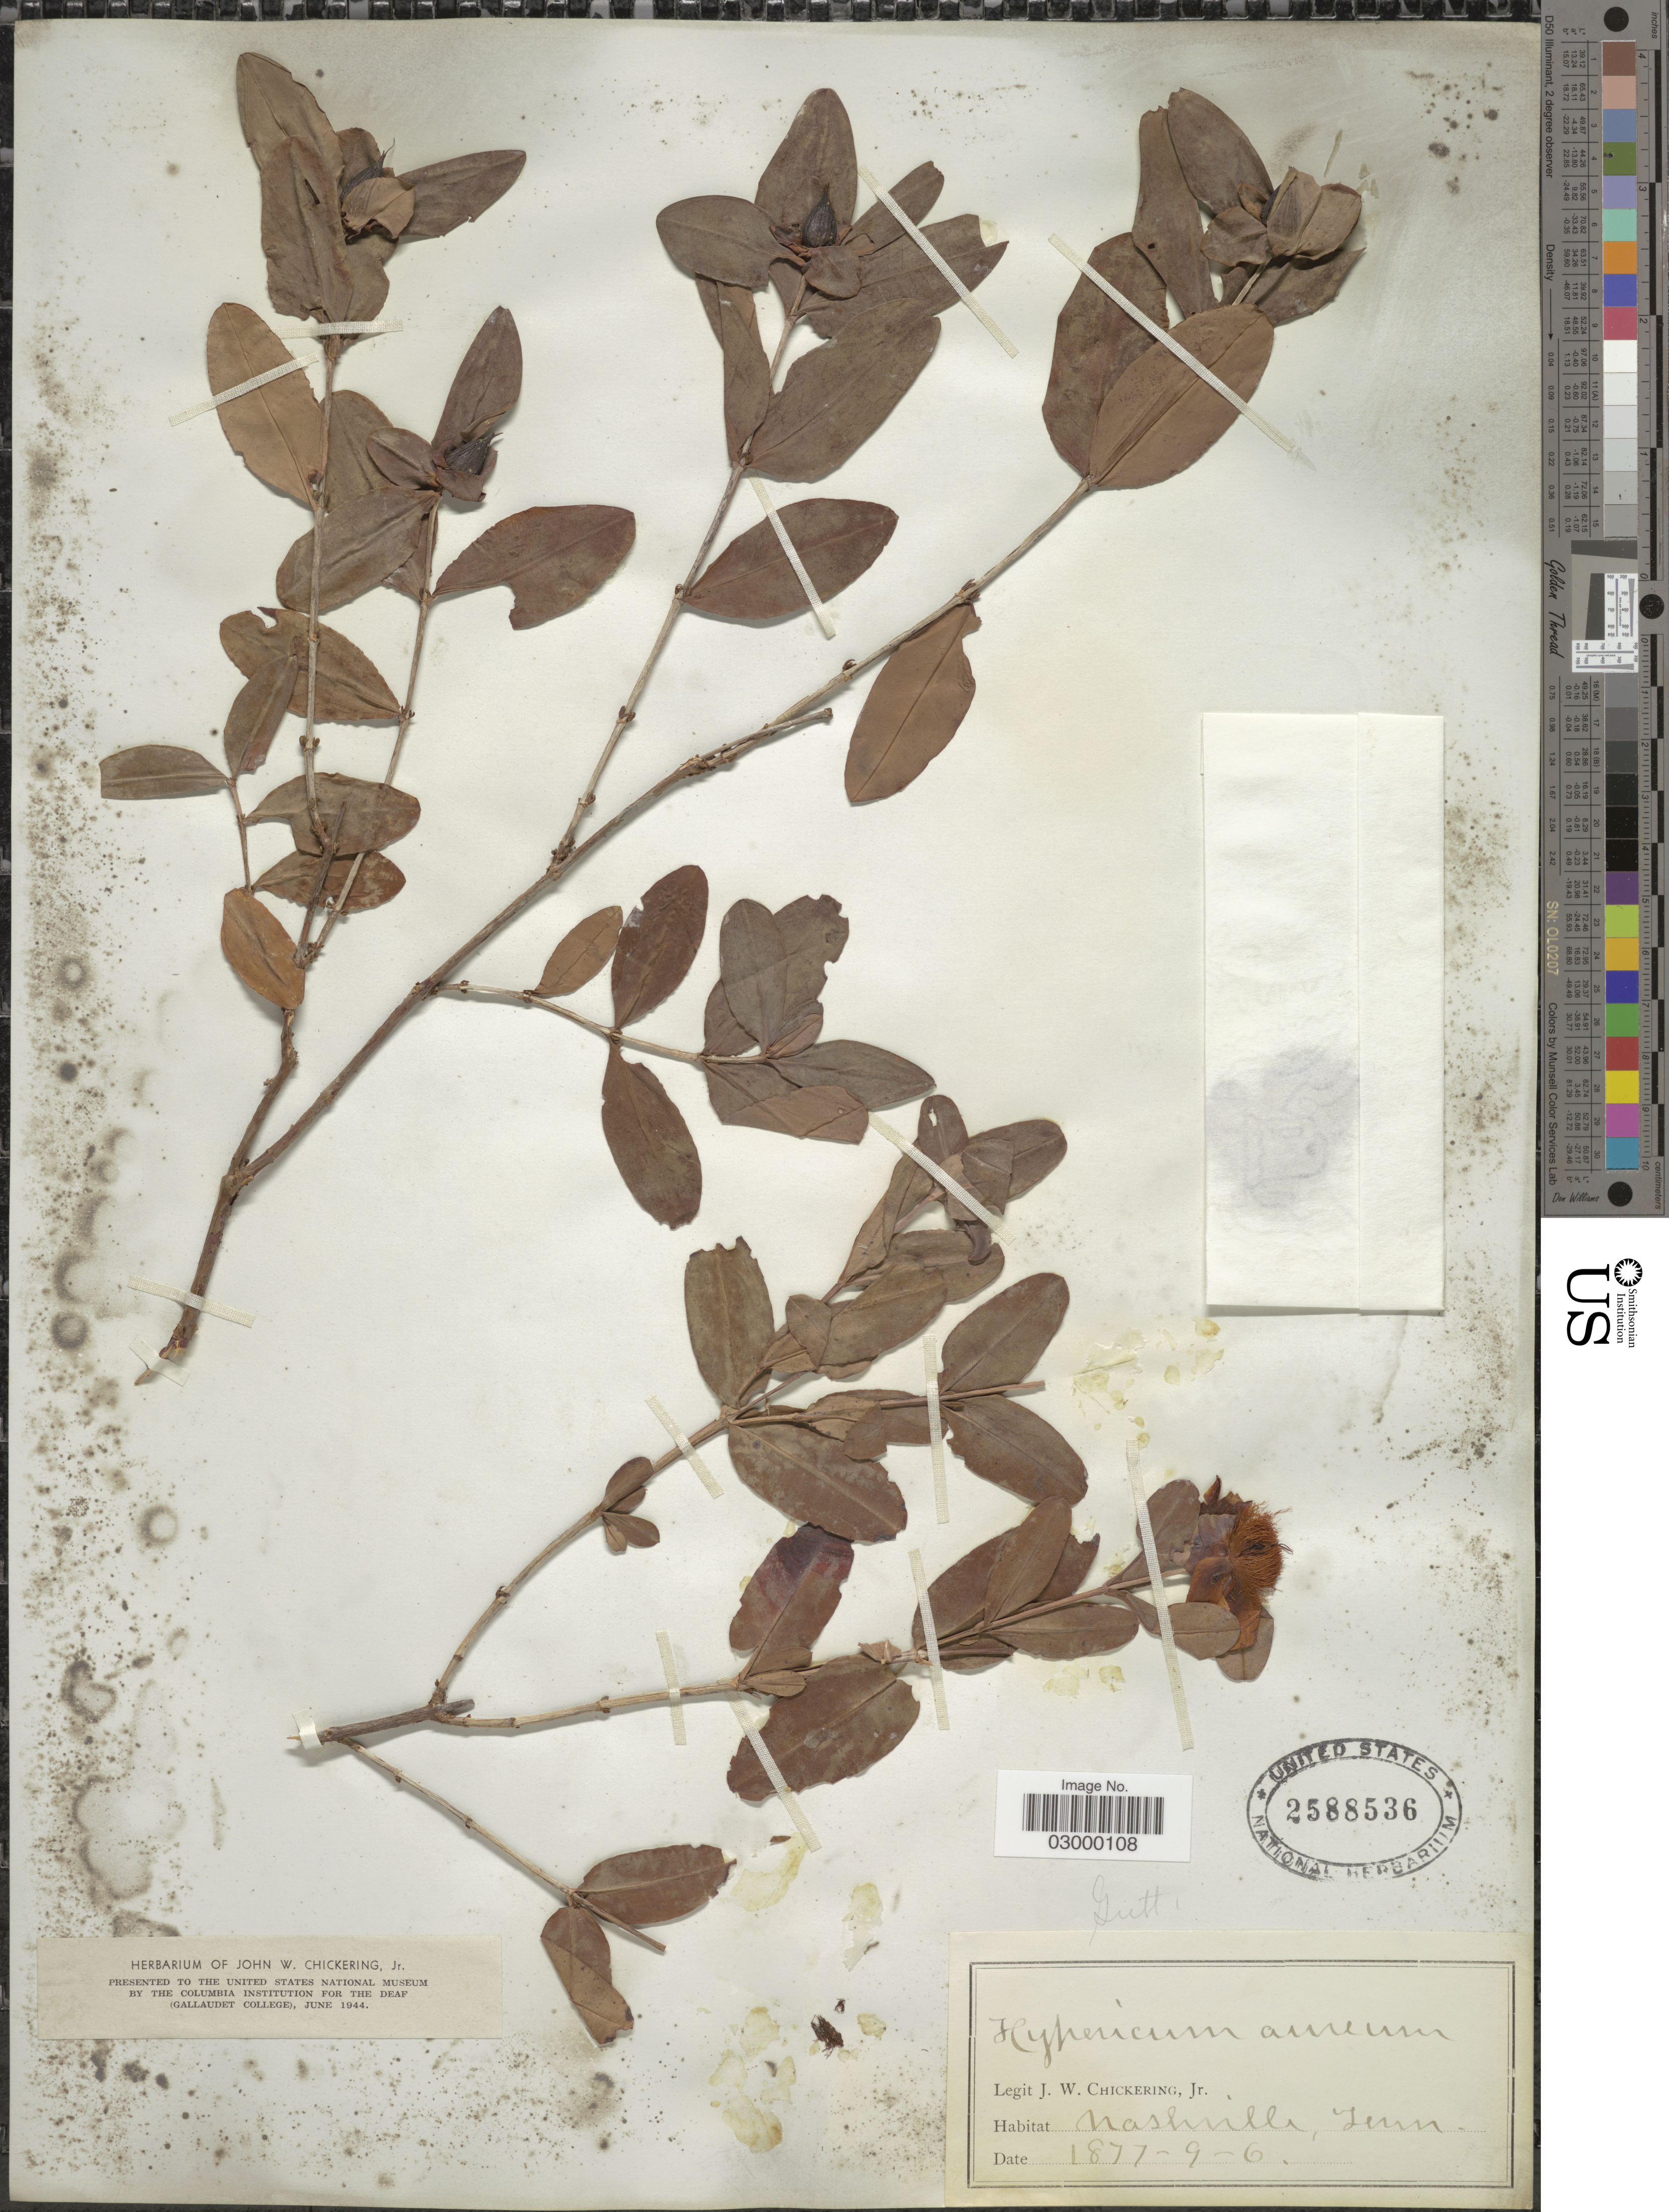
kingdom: Plantae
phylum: Tracheophyta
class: Magnoliopsida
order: Malpighiales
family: Hypericaceae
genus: Hypericum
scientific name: Hypericum aureum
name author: Lour.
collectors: J. W. Chickering Jr.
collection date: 1877-06-09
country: United States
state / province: Tennessee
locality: Nashville.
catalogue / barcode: US 2588536